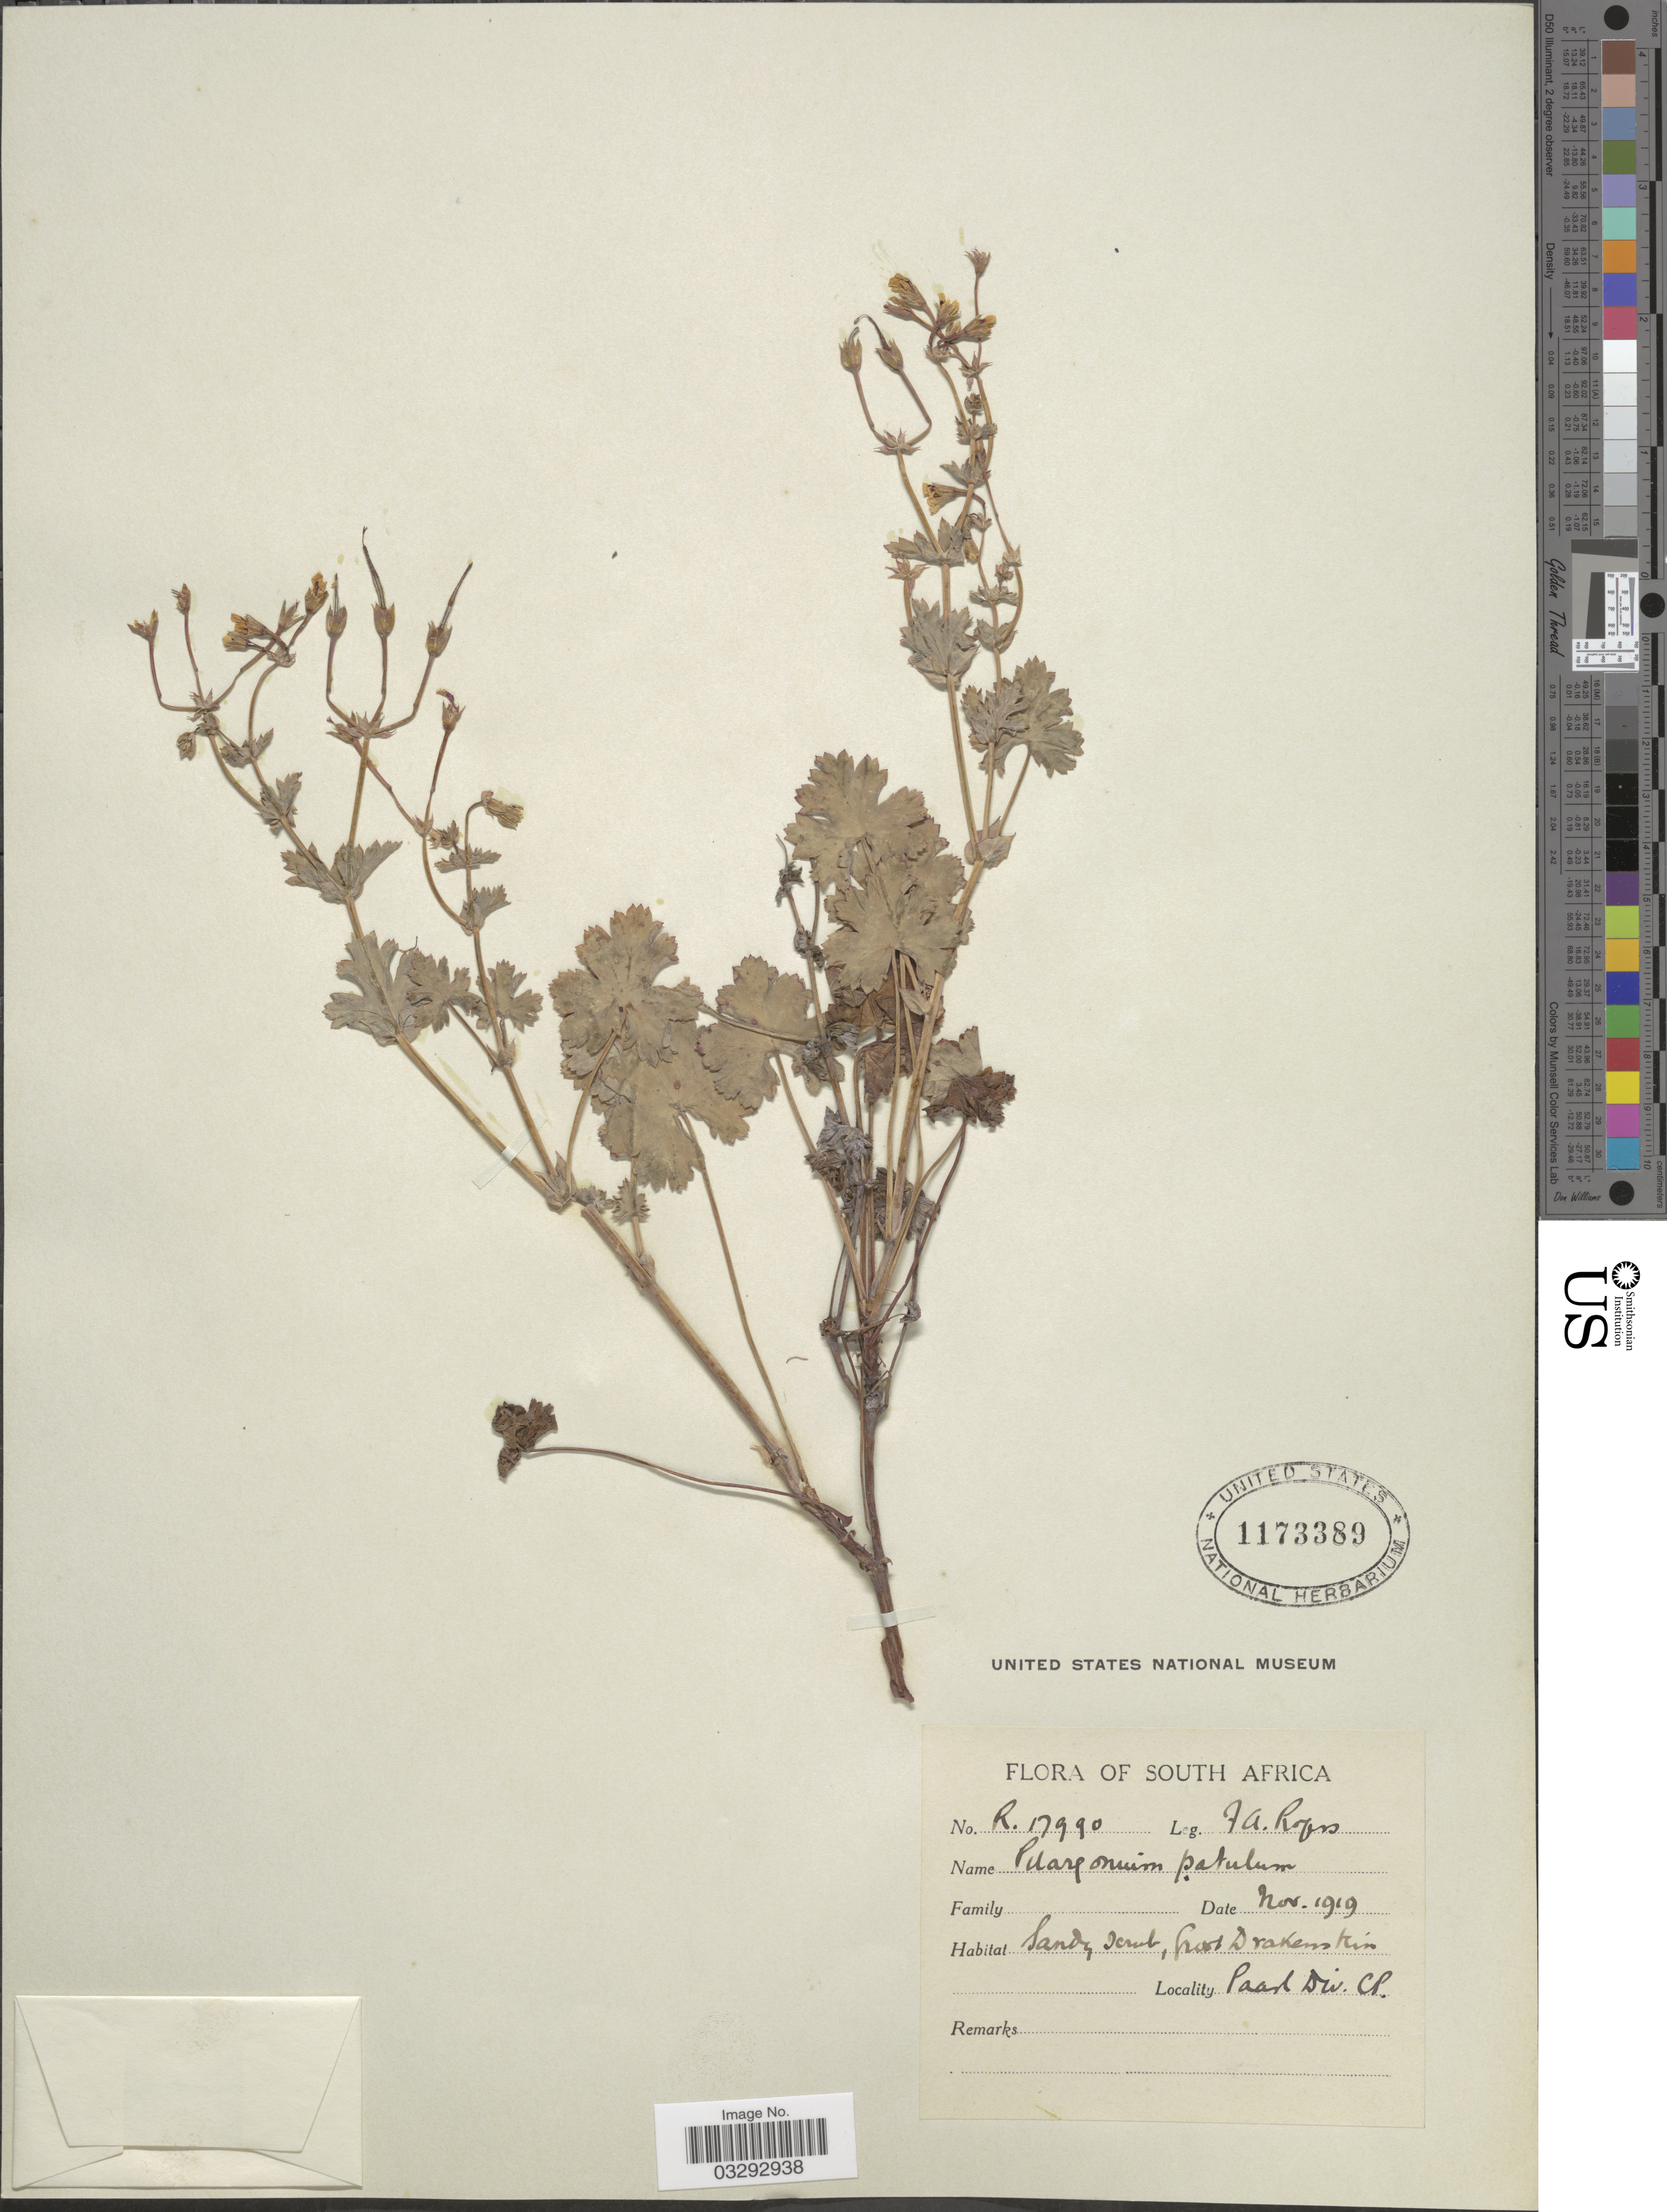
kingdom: Plantae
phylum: Tracheophyta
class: Magnoliopsida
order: Geraniales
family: Geraniaceae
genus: Pelargonium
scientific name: Pelargonium patulum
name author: Jacq.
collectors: F. A. Rogers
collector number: R17990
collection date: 1919-11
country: South Africa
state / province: Western Cape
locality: Frost Drakenskin, Paarl Div.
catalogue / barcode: US 1173389